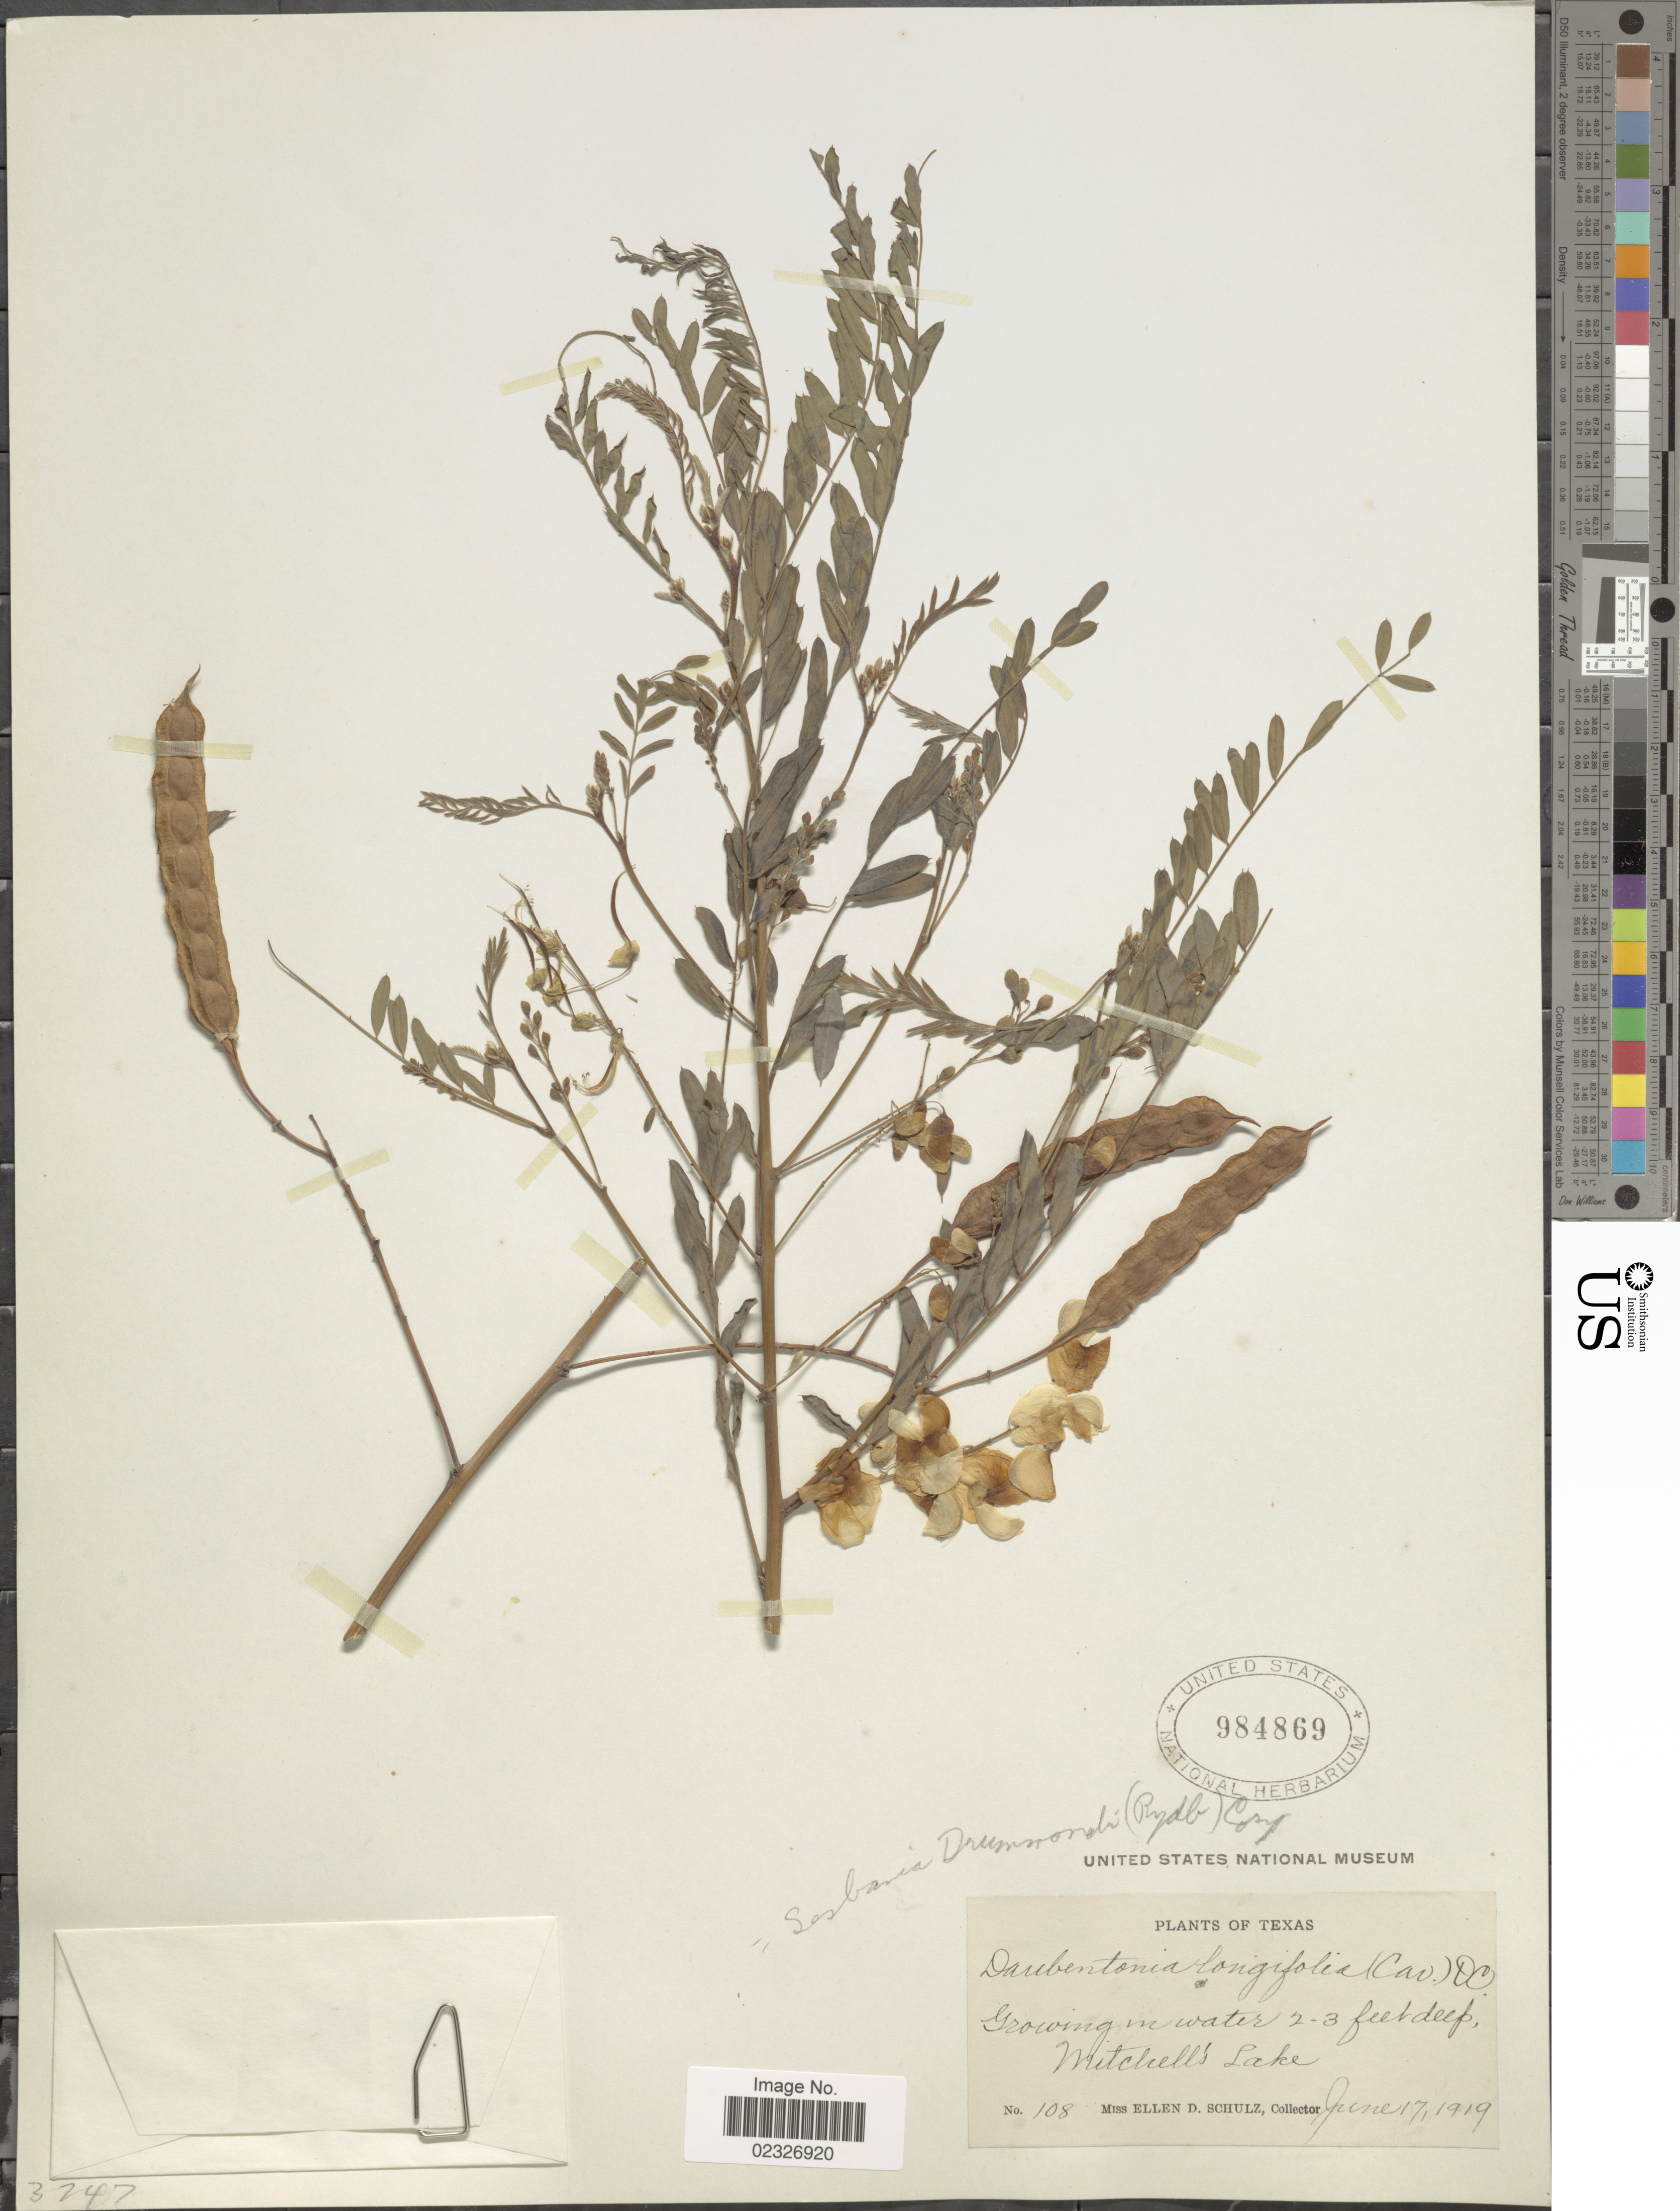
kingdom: Plantae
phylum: Tracheophyta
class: Magnoliopsida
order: Fabales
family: Fabaceae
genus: Sesbania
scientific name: Sesbania drummondii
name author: (Rydb.) Cory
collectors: E. D. Schulz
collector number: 108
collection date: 1919-06-17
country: United States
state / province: Texas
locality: Mitchells Lake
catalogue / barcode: US 984869